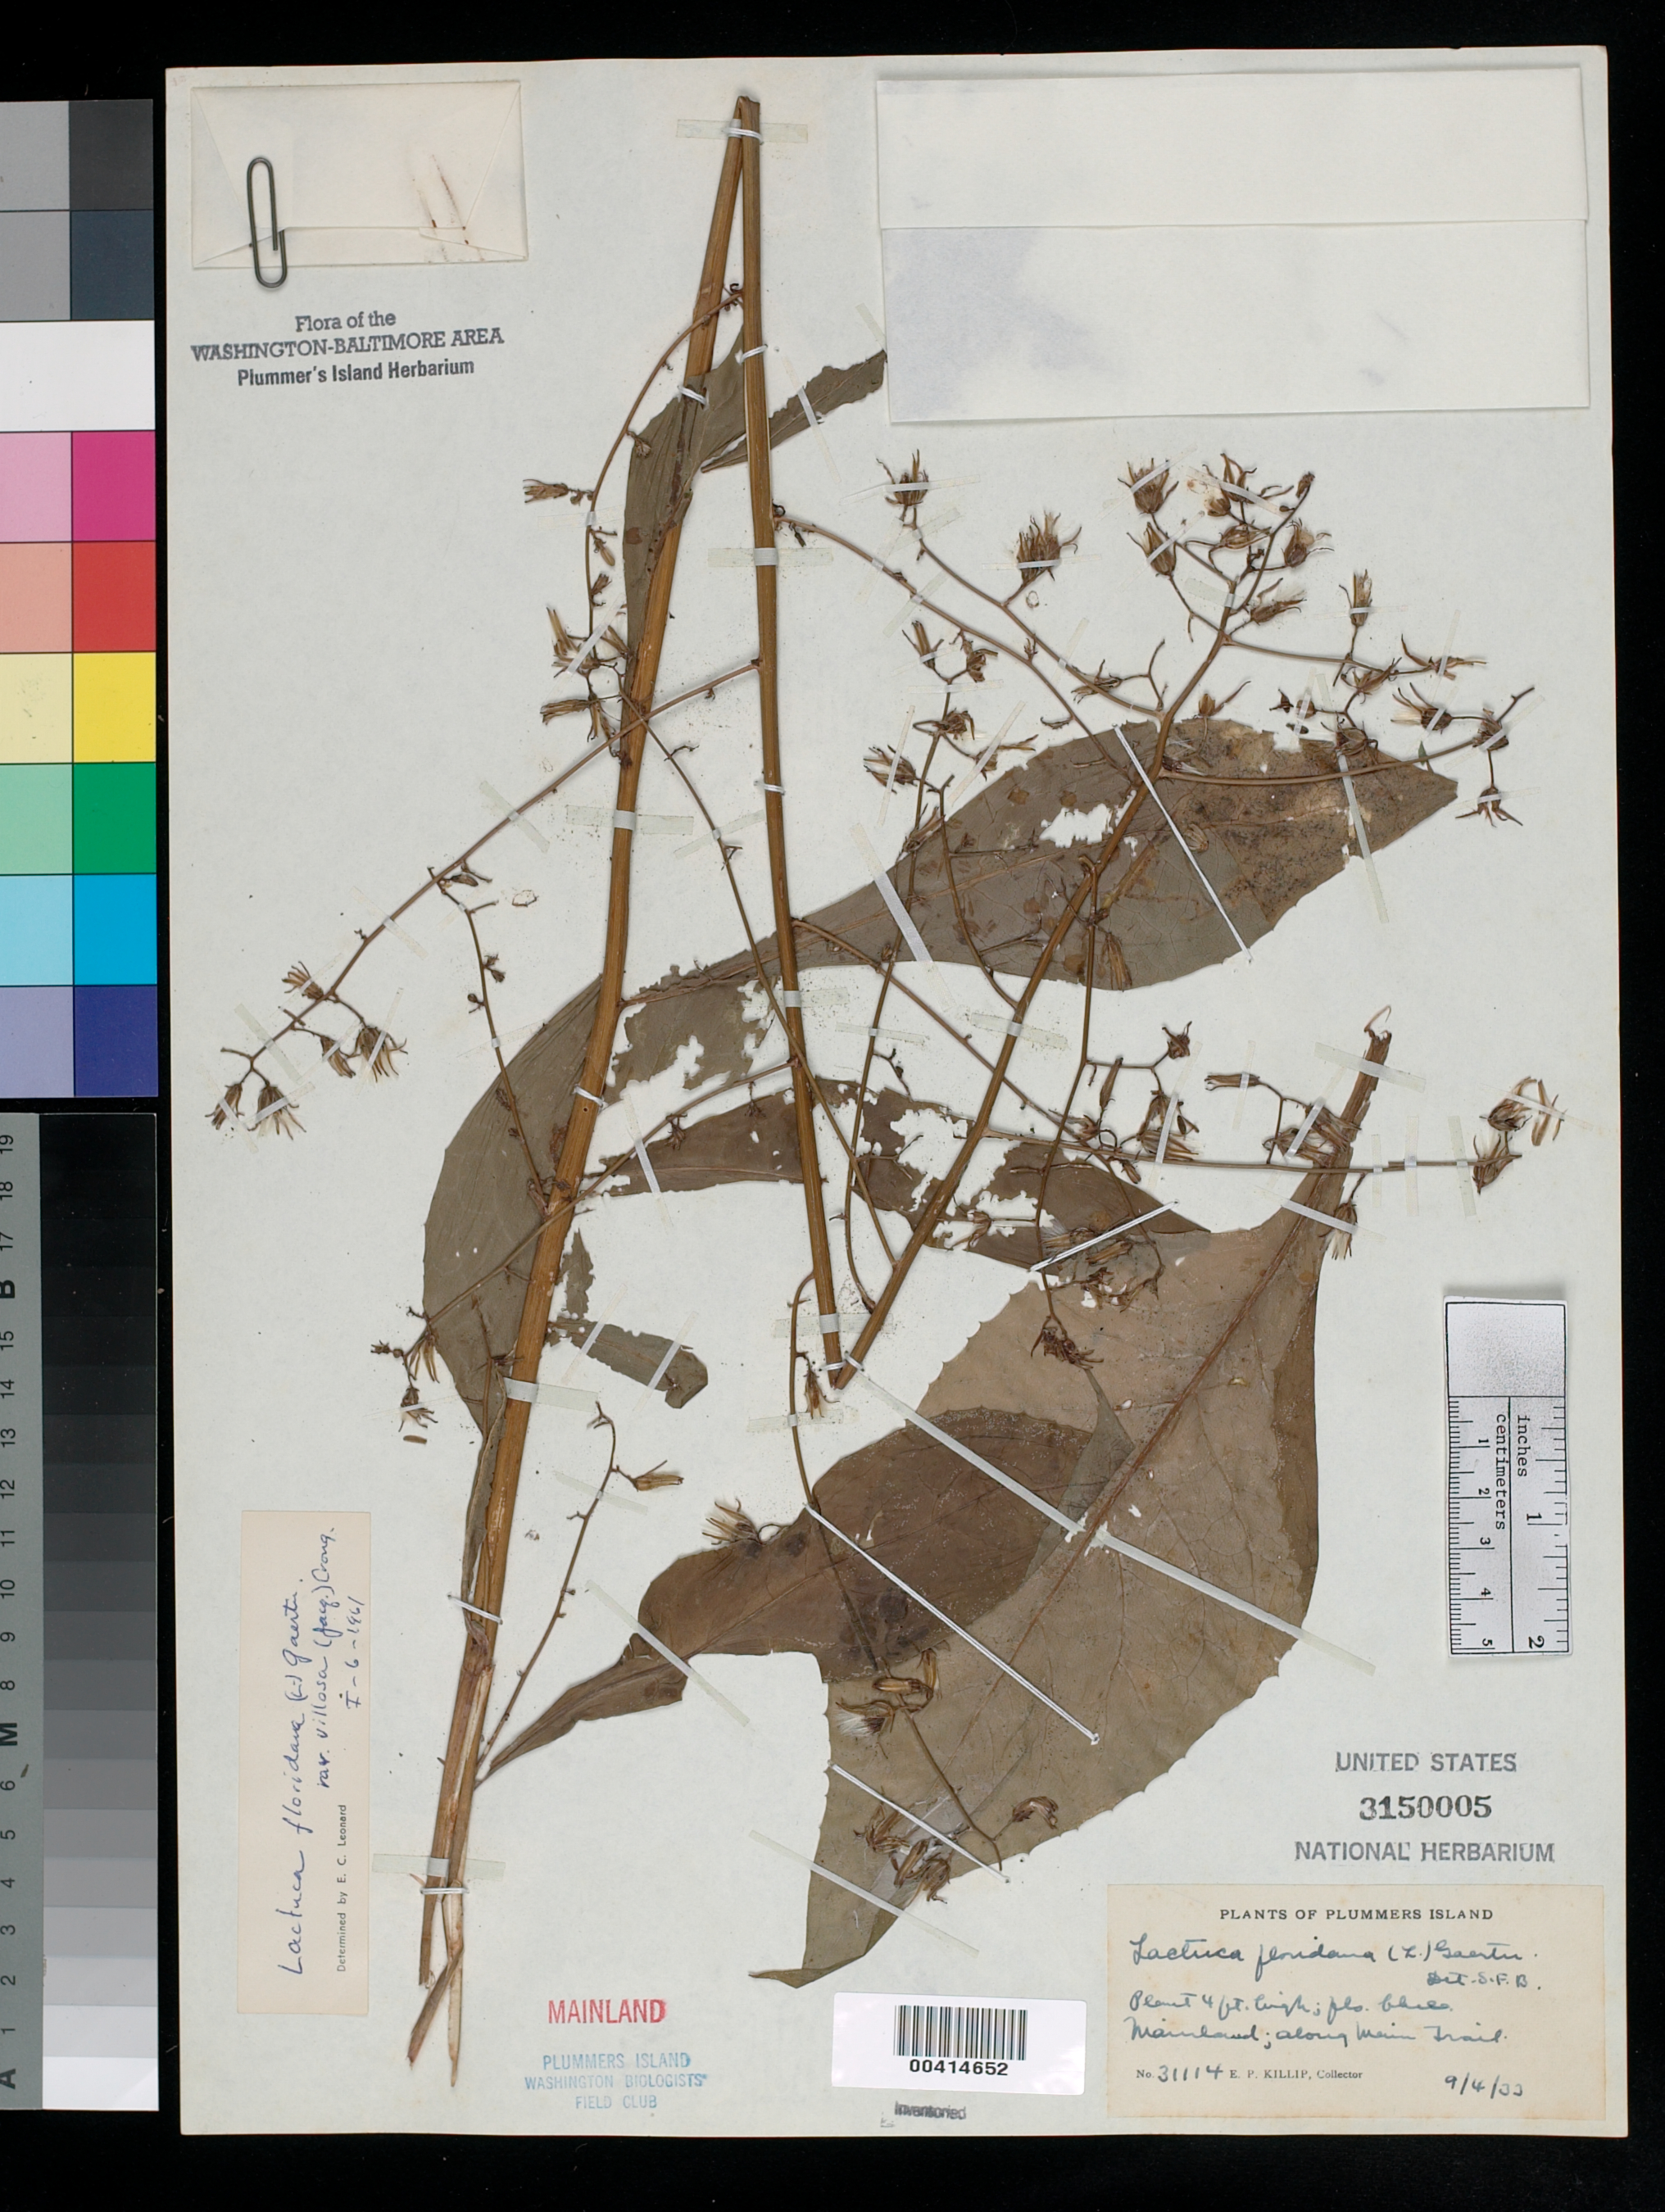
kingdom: Plantae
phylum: Tracheophyta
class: Magnoliopsida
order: Asterales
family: Asteraceae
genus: Lactuca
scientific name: Lactuca floridana var. villosa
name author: (Jacq.) Cronq.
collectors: E. P. Killip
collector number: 31114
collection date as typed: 04 Sep 1933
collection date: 1933-09-04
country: United States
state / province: Maryland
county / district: Montgomery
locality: Plummer's Island; mainland, along main trail C. & O. Canal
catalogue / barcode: US 3150005